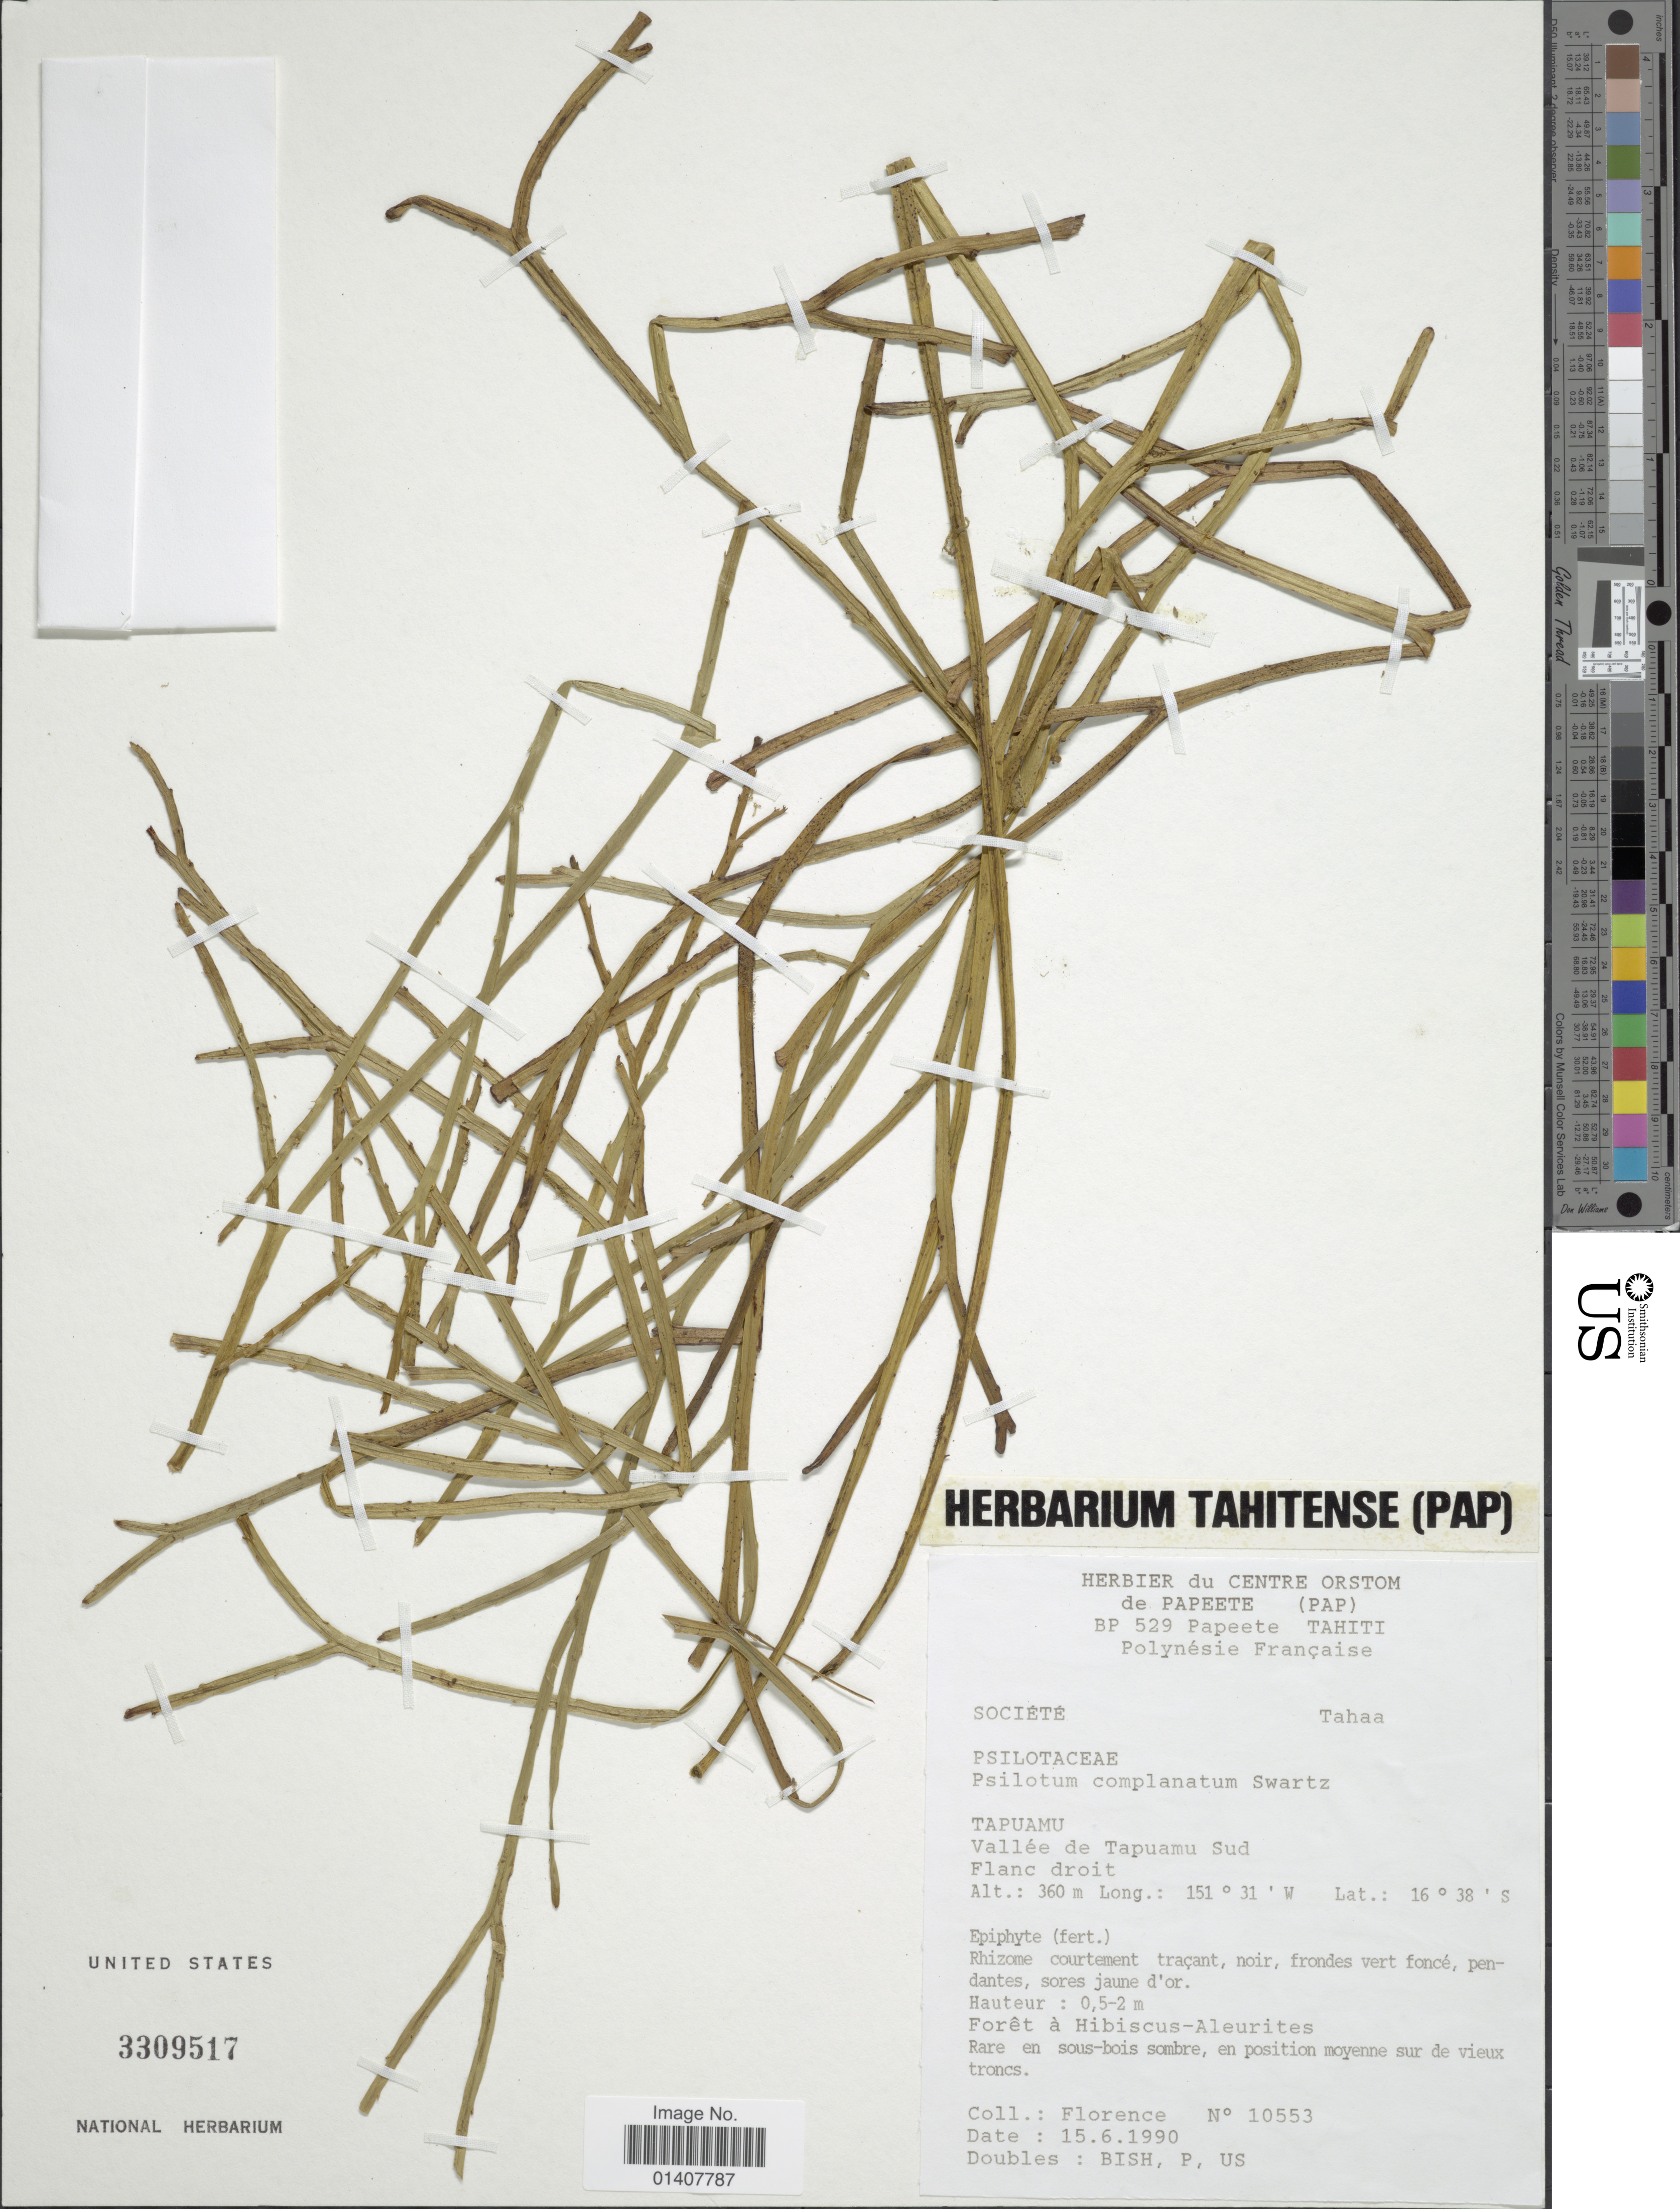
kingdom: Plantae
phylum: Tracheophyta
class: Polypodiopsida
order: Psilotales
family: Psilotaceae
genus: Psilotum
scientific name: Psilotum complanatum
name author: Sw.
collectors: -. Florence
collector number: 10553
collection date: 1990-06-15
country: French Polynesia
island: Tahiti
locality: Tahiti, Tapuamu, Vallee de Tapuamu Sud, Flanc droit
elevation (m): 360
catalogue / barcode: US 3309517